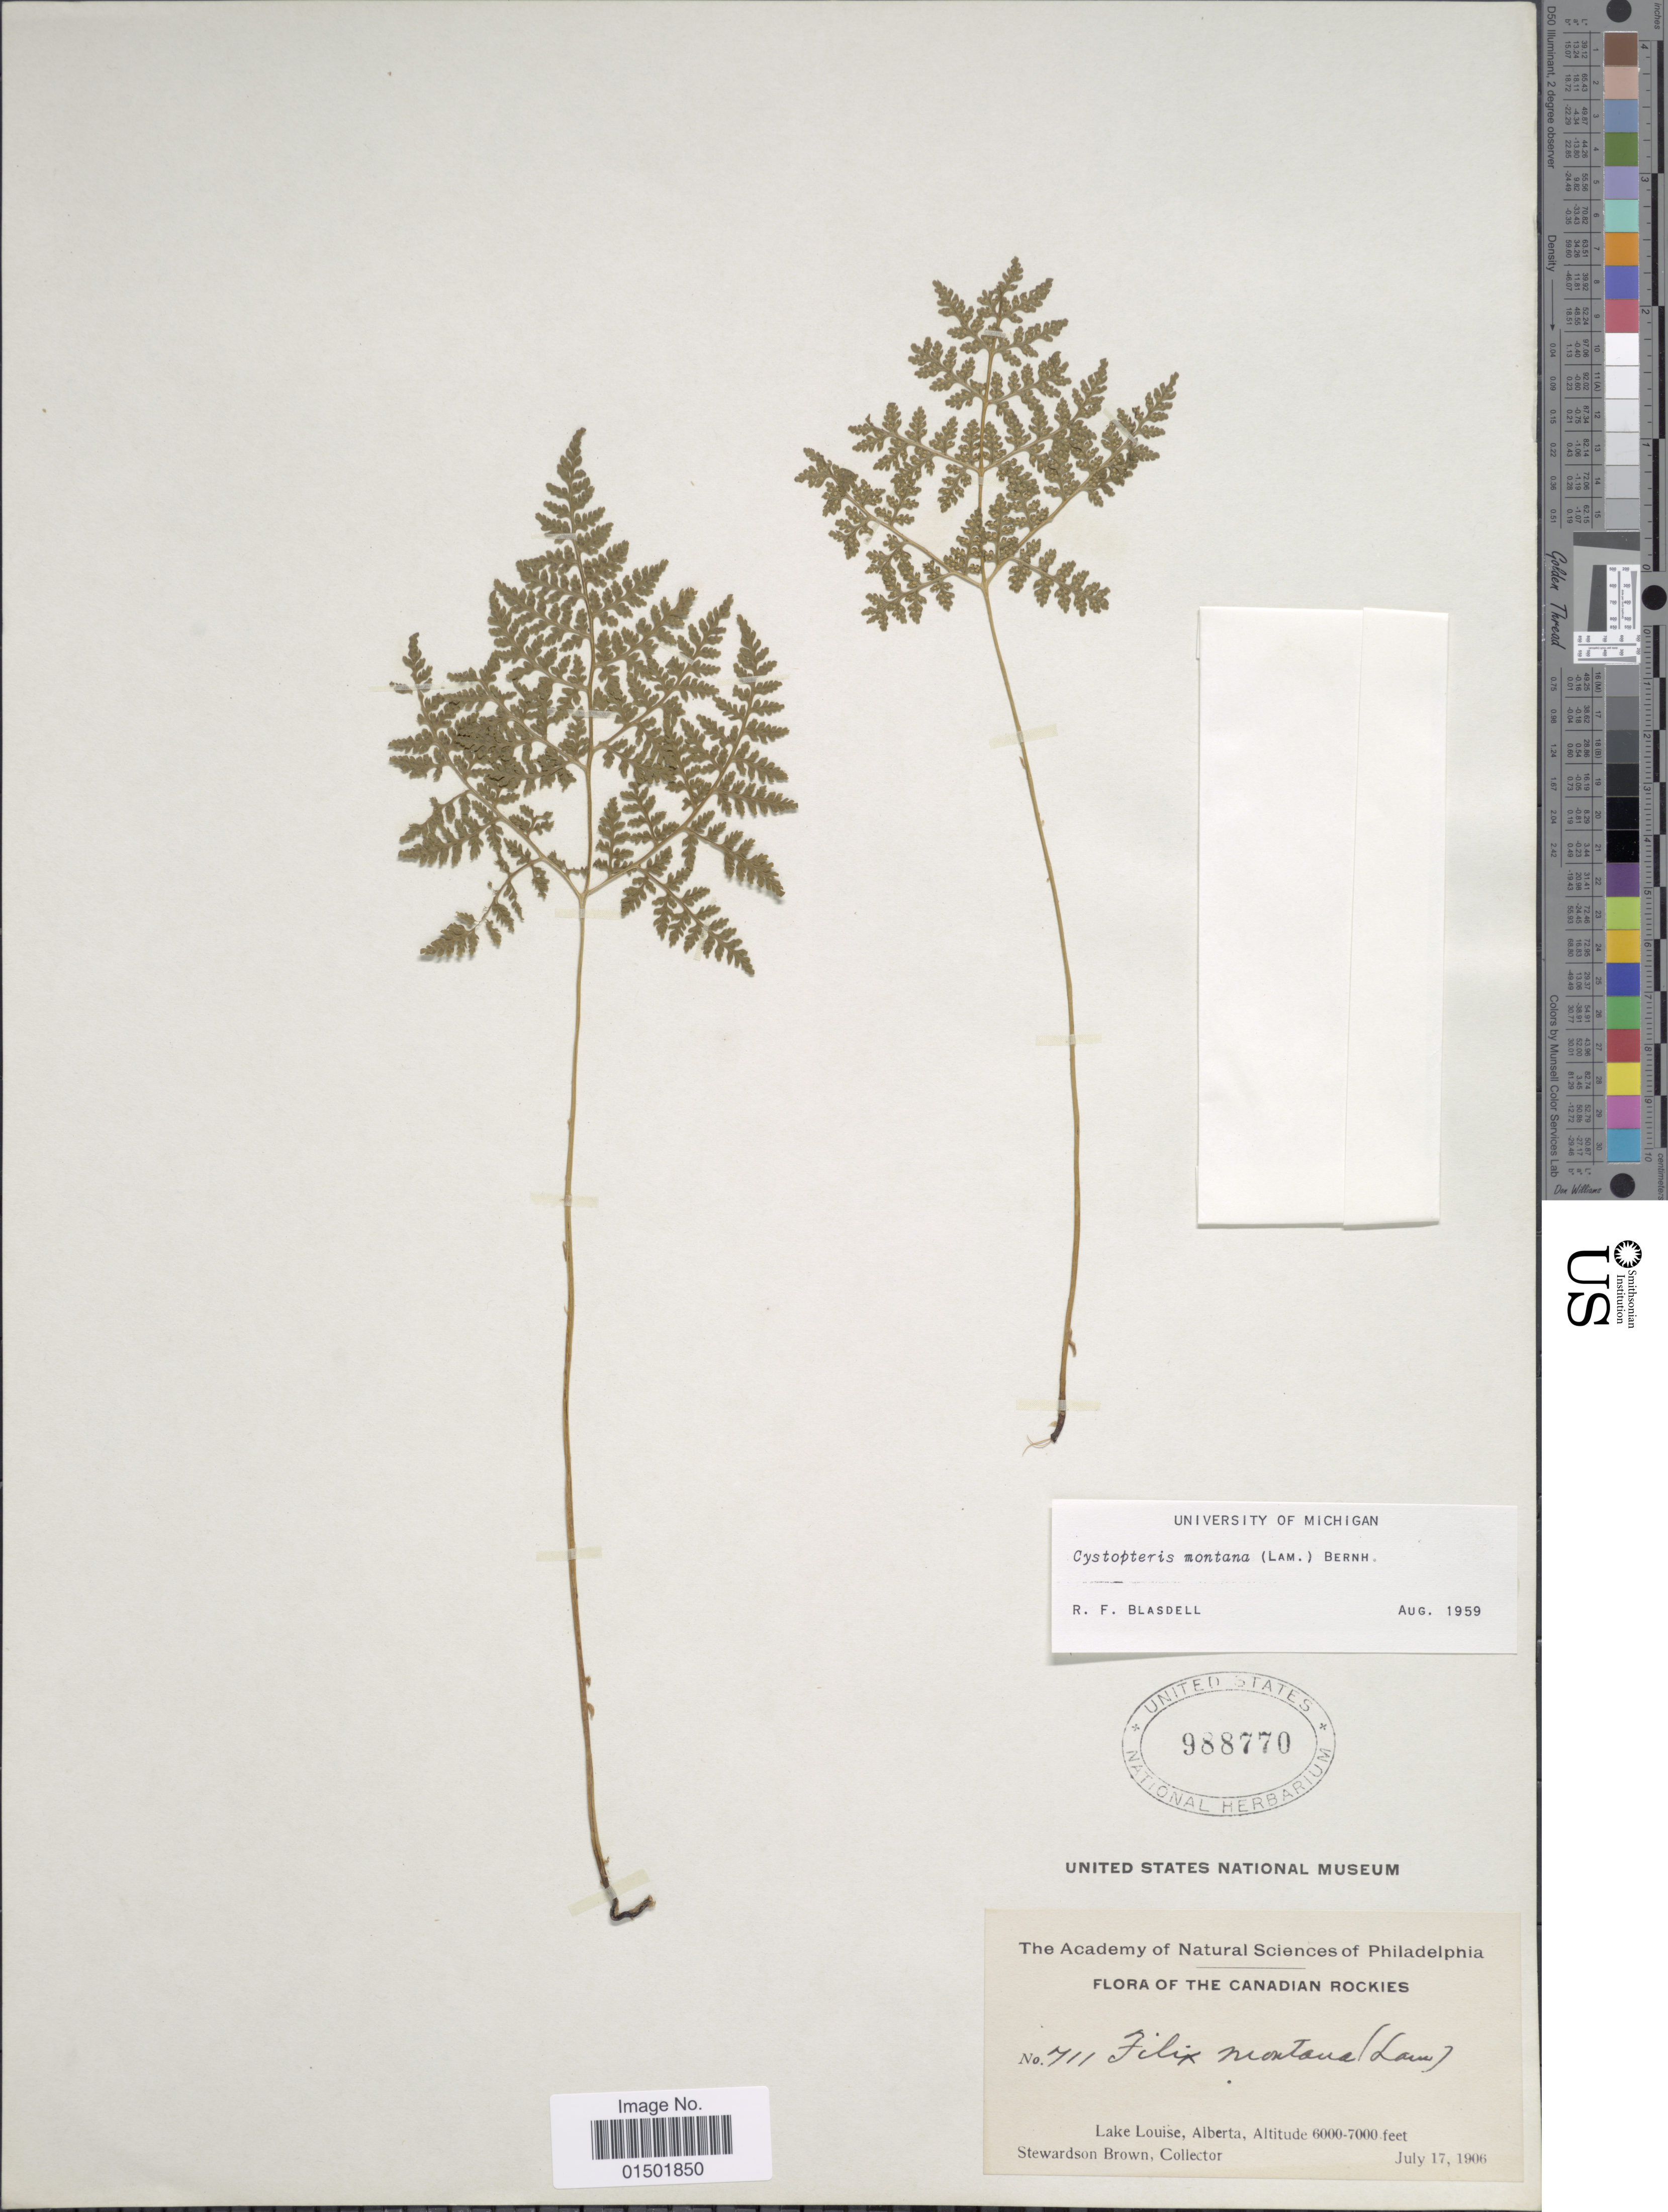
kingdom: Plantae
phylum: Tracheophyta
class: Polypodiopsida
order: Polypodiales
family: Cystopteridaceae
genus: Cystopteris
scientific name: Cystopteris montana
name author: (Lam.) Desv.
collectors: S. Brown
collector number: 711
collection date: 1906-07-17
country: Canada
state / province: Alberta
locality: Canadian Rockies. Lake Louise, Alberta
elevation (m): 1829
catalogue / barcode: US 988770